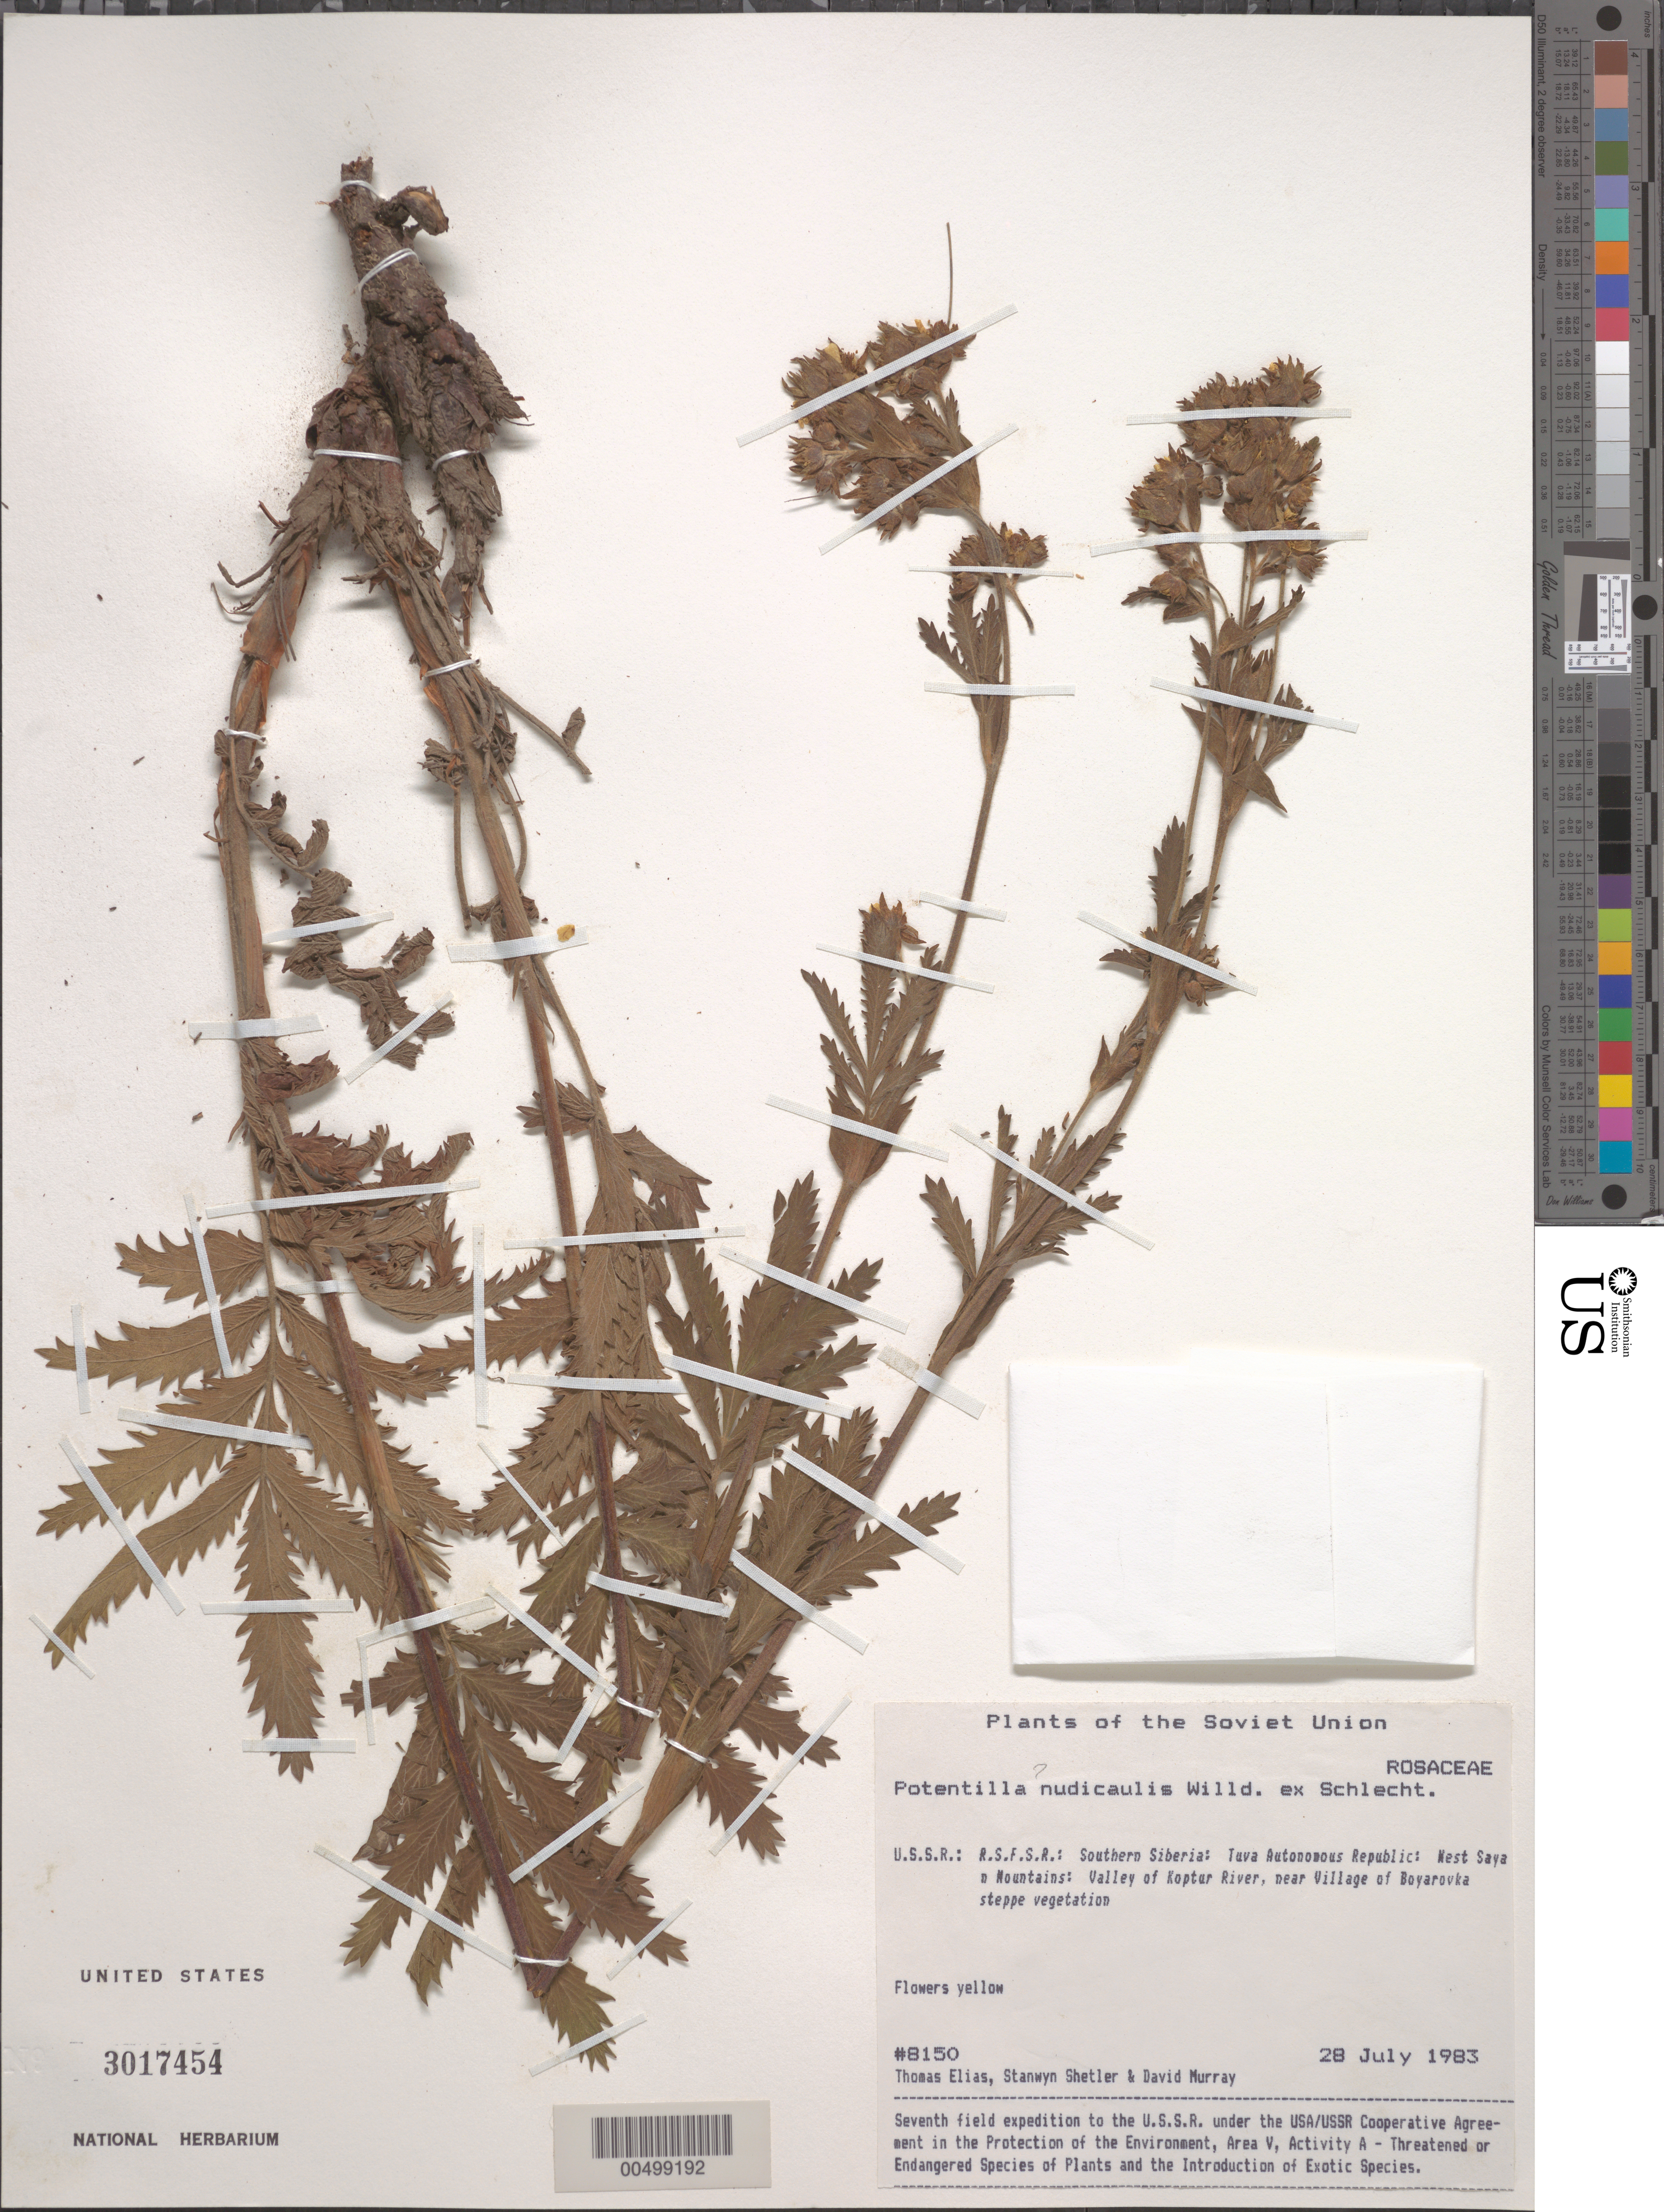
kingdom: Plantae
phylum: Tracheophyta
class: Magnoliopsida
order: Rosales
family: Rosaceae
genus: Potentilla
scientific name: Potentilla nudicaulis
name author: Willd. ex Schltdl.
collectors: T. Elias, S. Shetler & D. F. Murray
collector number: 8150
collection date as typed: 28 Jul 1983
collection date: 1983-07-28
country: Russian Federation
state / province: Tuva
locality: West Sayan Mountains, Valley of Koptur River, near Village of Boyarovka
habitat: steppe vegetation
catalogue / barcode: US 3017454